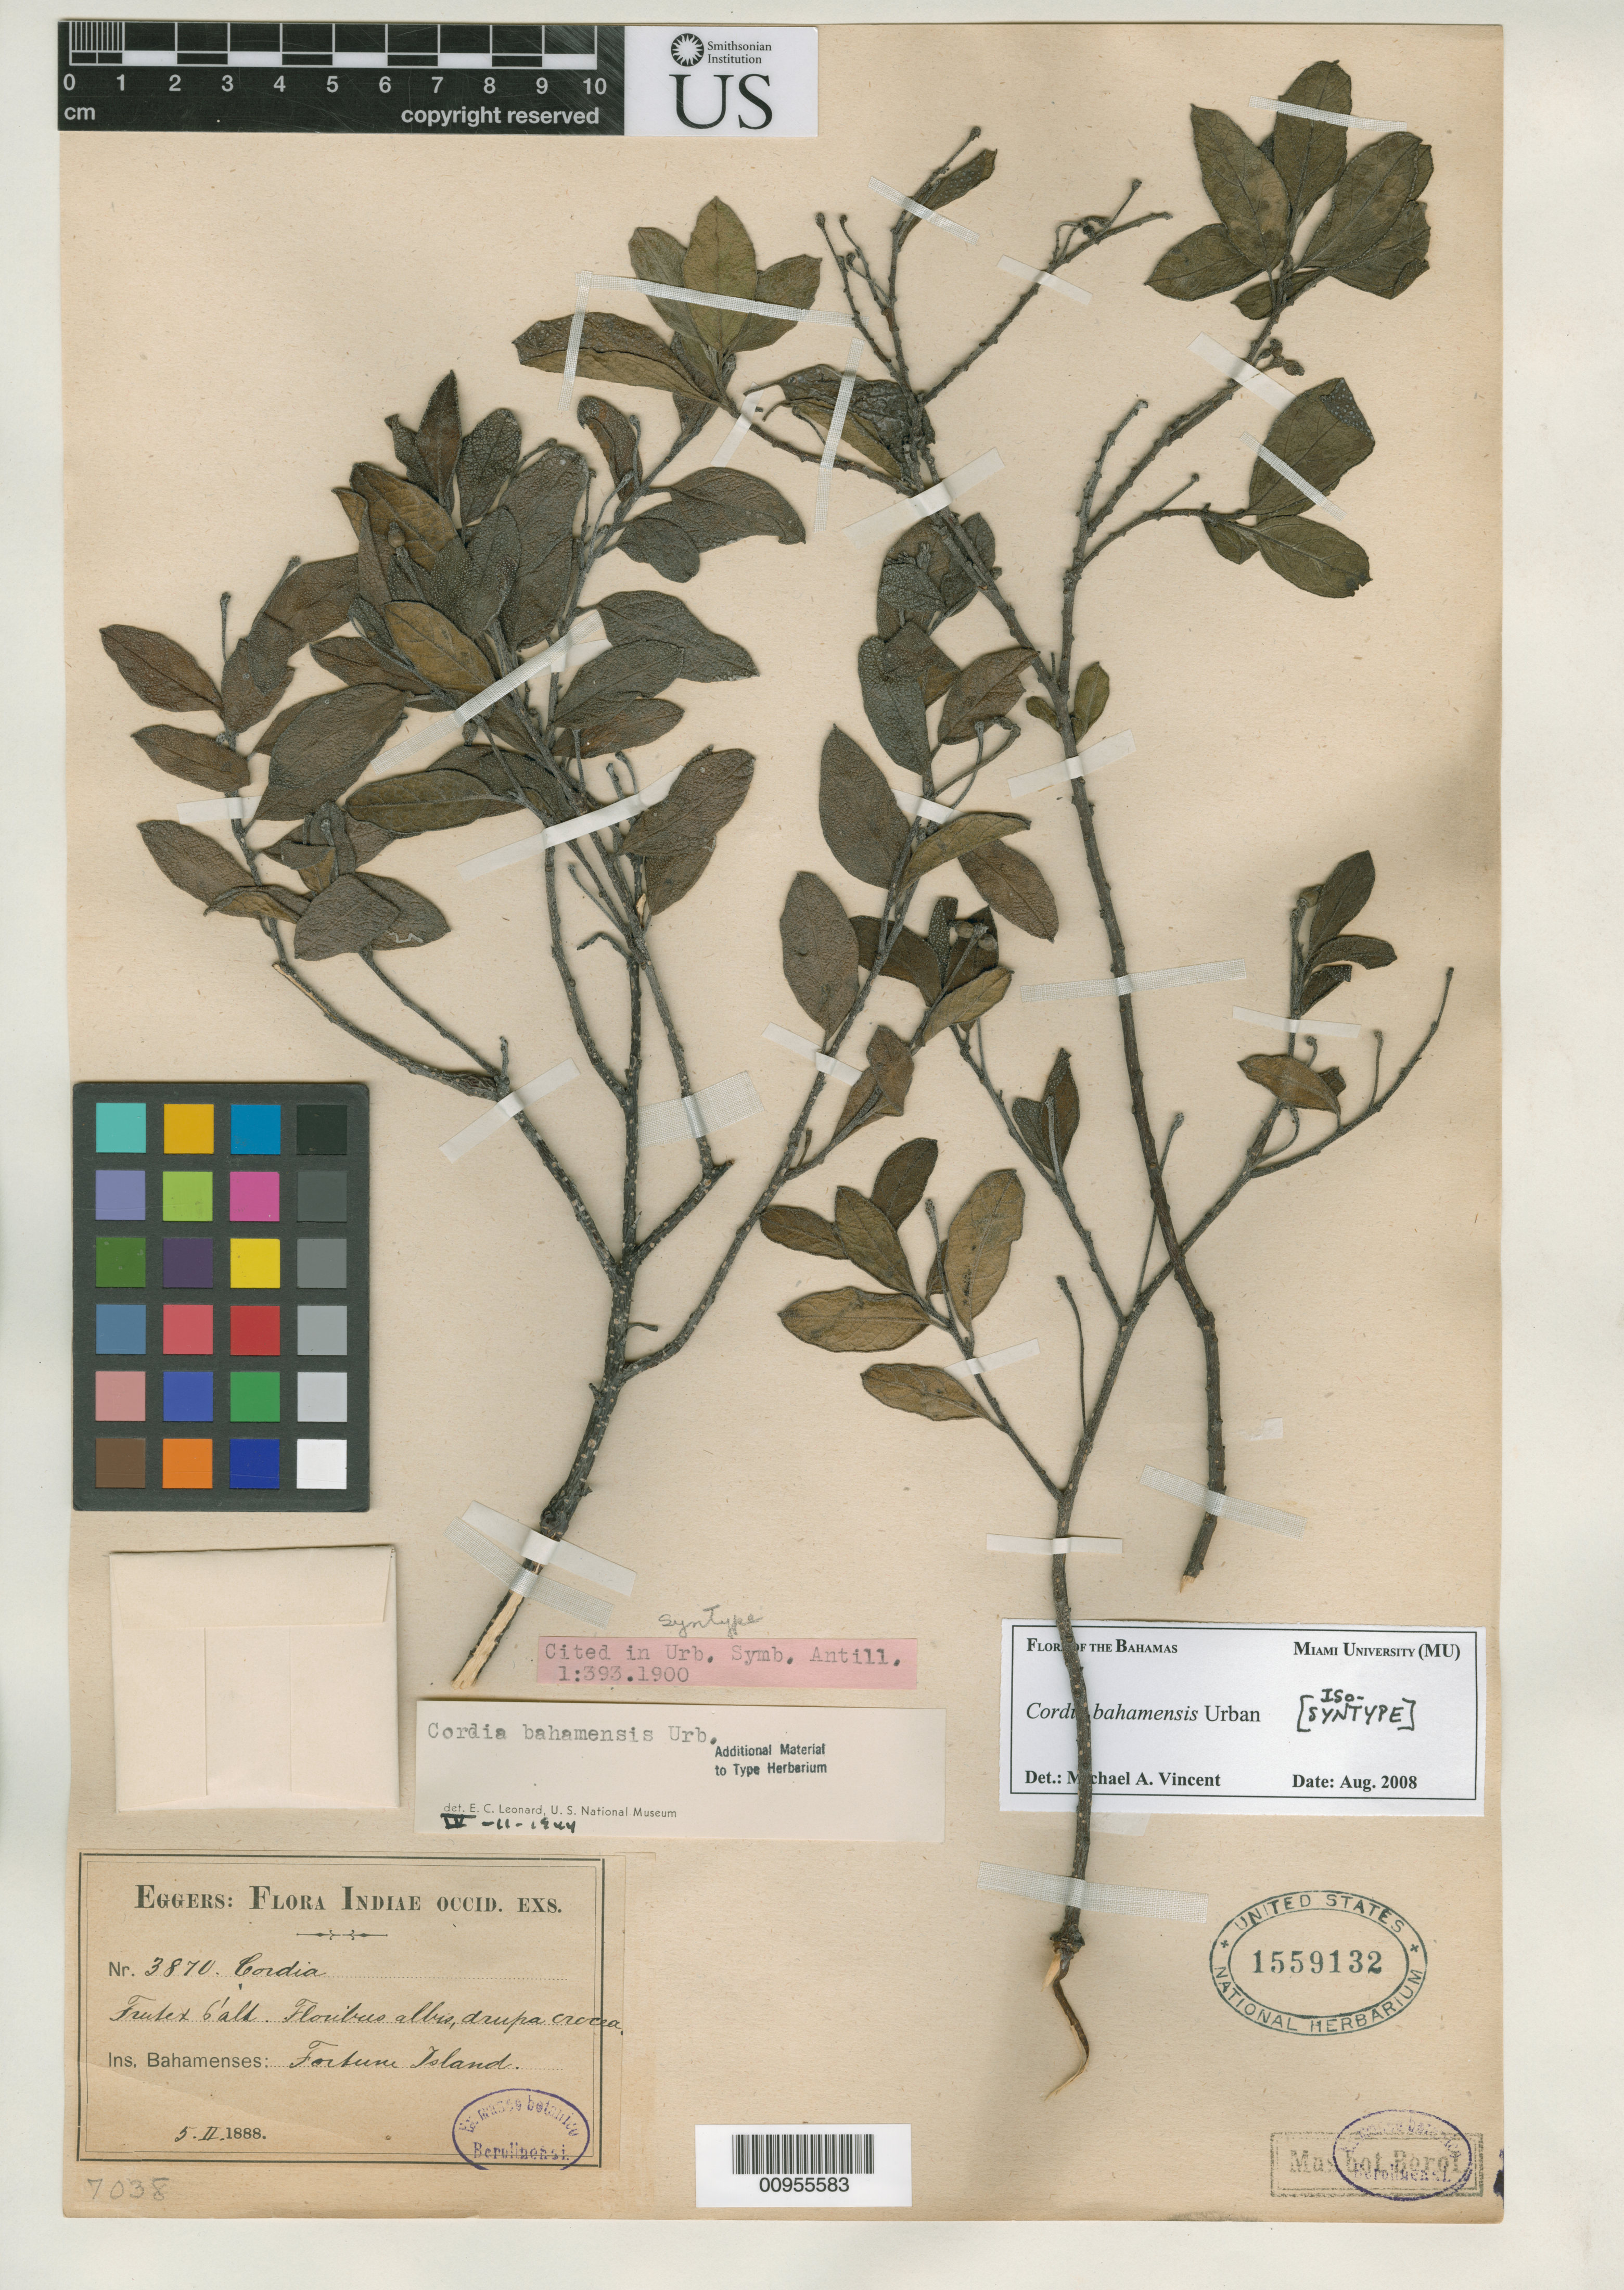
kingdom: Plantae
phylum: Tracheophyta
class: Magnoliopsida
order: Boraginales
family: Cordiaceae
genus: Cordia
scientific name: Cordia bahamensis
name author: Urb.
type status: Isosyntype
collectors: H. F. A. von Eggers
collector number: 3870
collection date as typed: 05 Feb 1888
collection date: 1888-02-05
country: Bahamas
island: Fortune Island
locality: Ins. Bahamenses: Fortune Island. [Protologue: "Swainson, in Fortune Island"]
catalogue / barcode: US 1559132